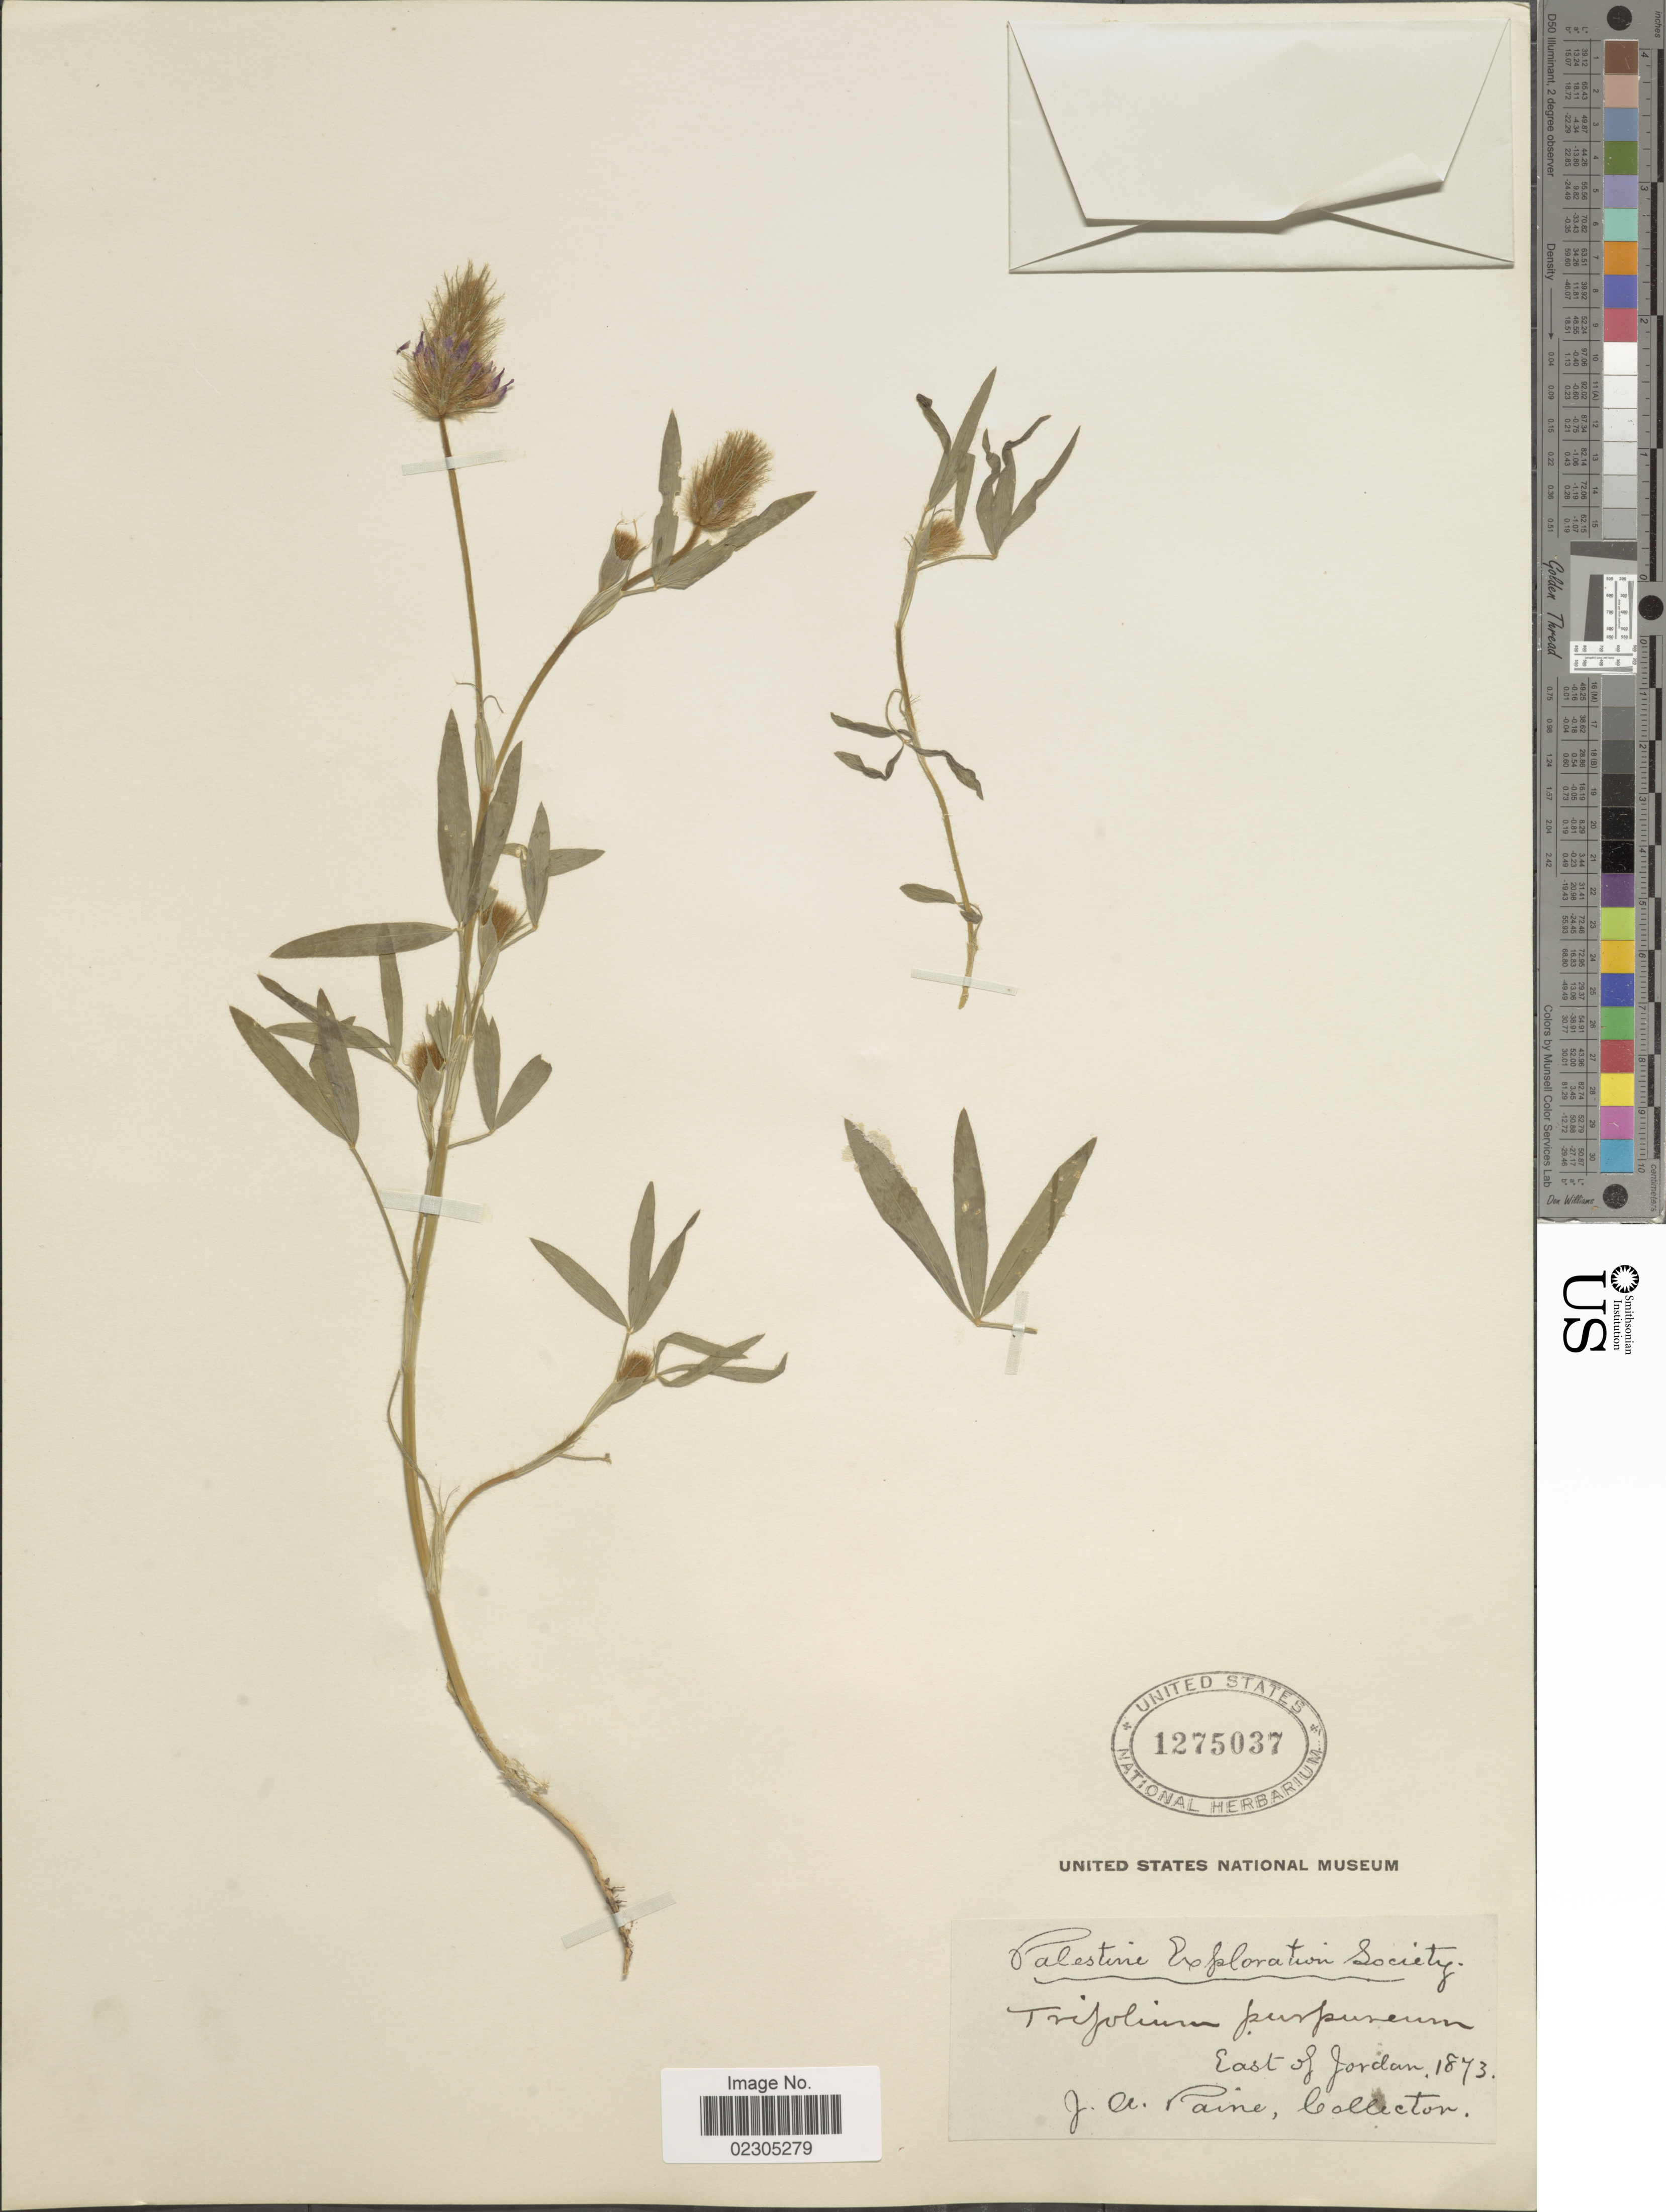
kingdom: Plantae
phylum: Tracheophyta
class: Magnoliopsida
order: Fabales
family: Fabaceae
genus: Trifolium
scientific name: Trifolium purpureum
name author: Loisel.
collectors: J. A. Paine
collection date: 1873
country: Jordan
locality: Palestina. East of Jordan.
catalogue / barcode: US 1275037